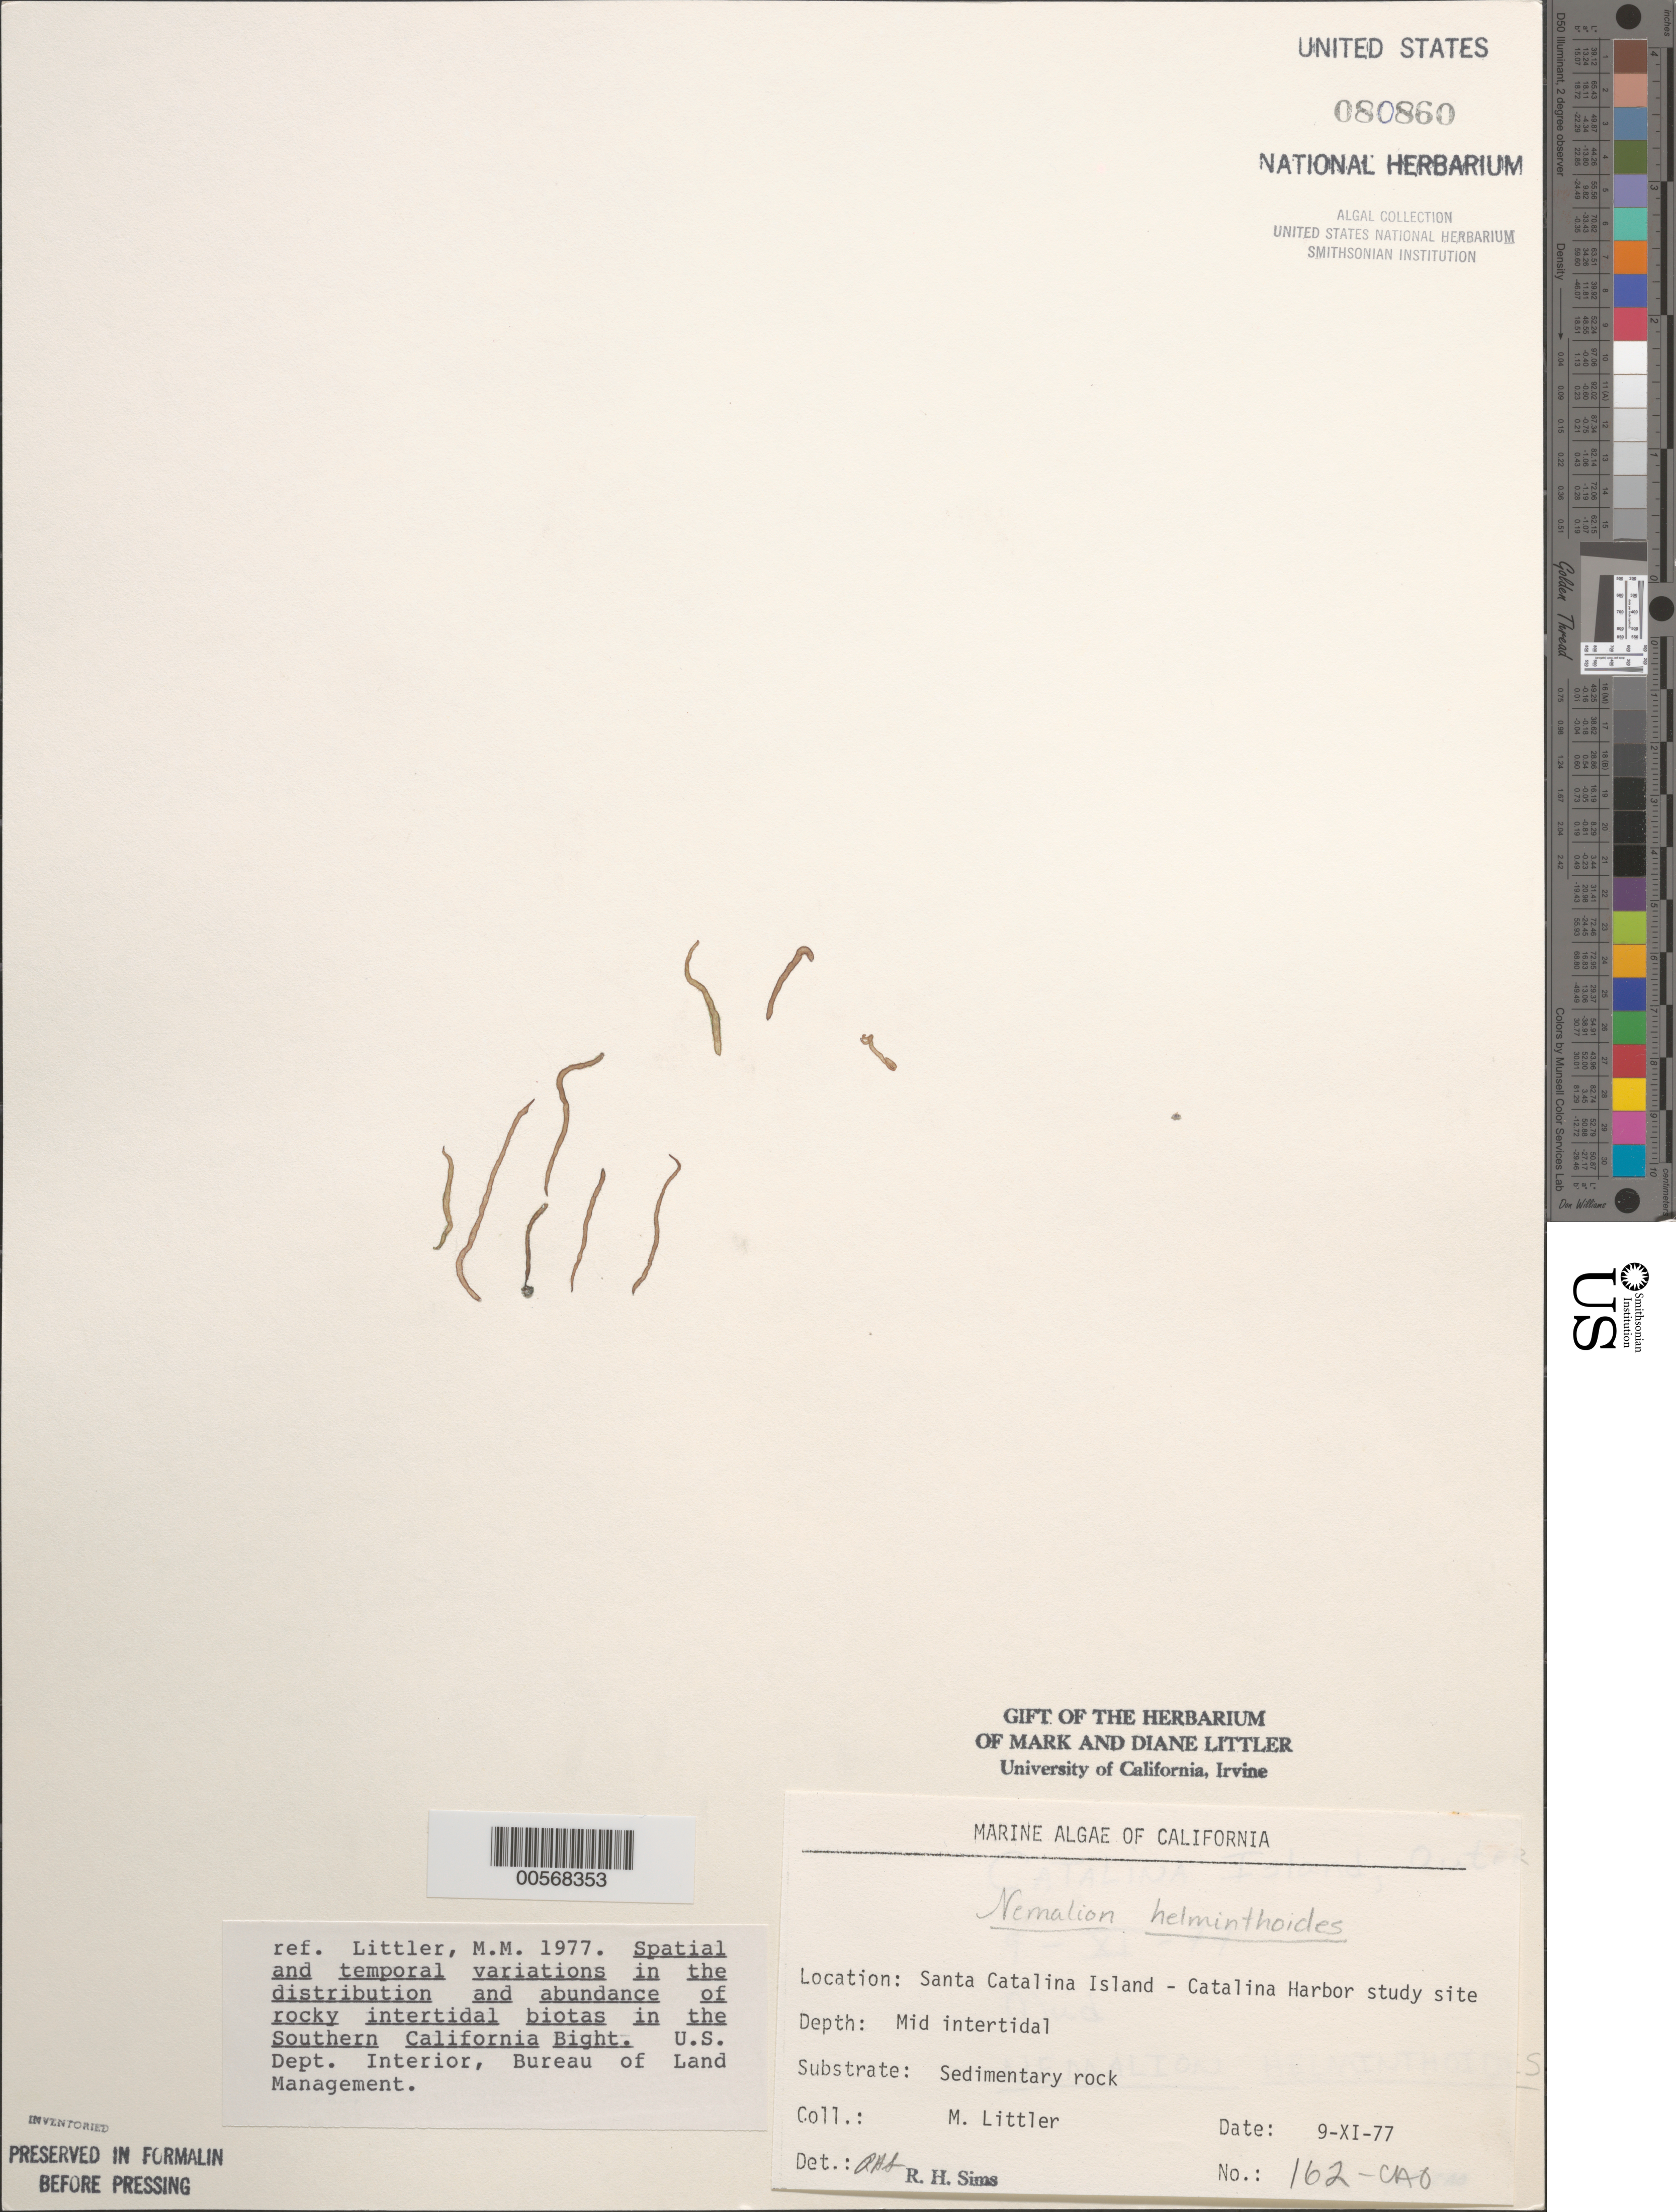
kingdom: Plantae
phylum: Rhodophyta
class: Florideophyceae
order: Nemaliales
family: Nemaliaceae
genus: Nemalion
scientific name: Nemalion multifidum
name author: (Lyngb.) Chauvin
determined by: Algae name updating Project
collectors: M. M. Littler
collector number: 162-cao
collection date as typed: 09 Nov 1977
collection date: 1977-11-09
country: United States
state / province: California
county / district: Los Angeles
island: Santa Catalina Island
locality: West side of Catalina Harbor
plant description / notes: BLM-SOCALBIGHT Rocky Intertidal Survey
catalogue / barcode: US 80860